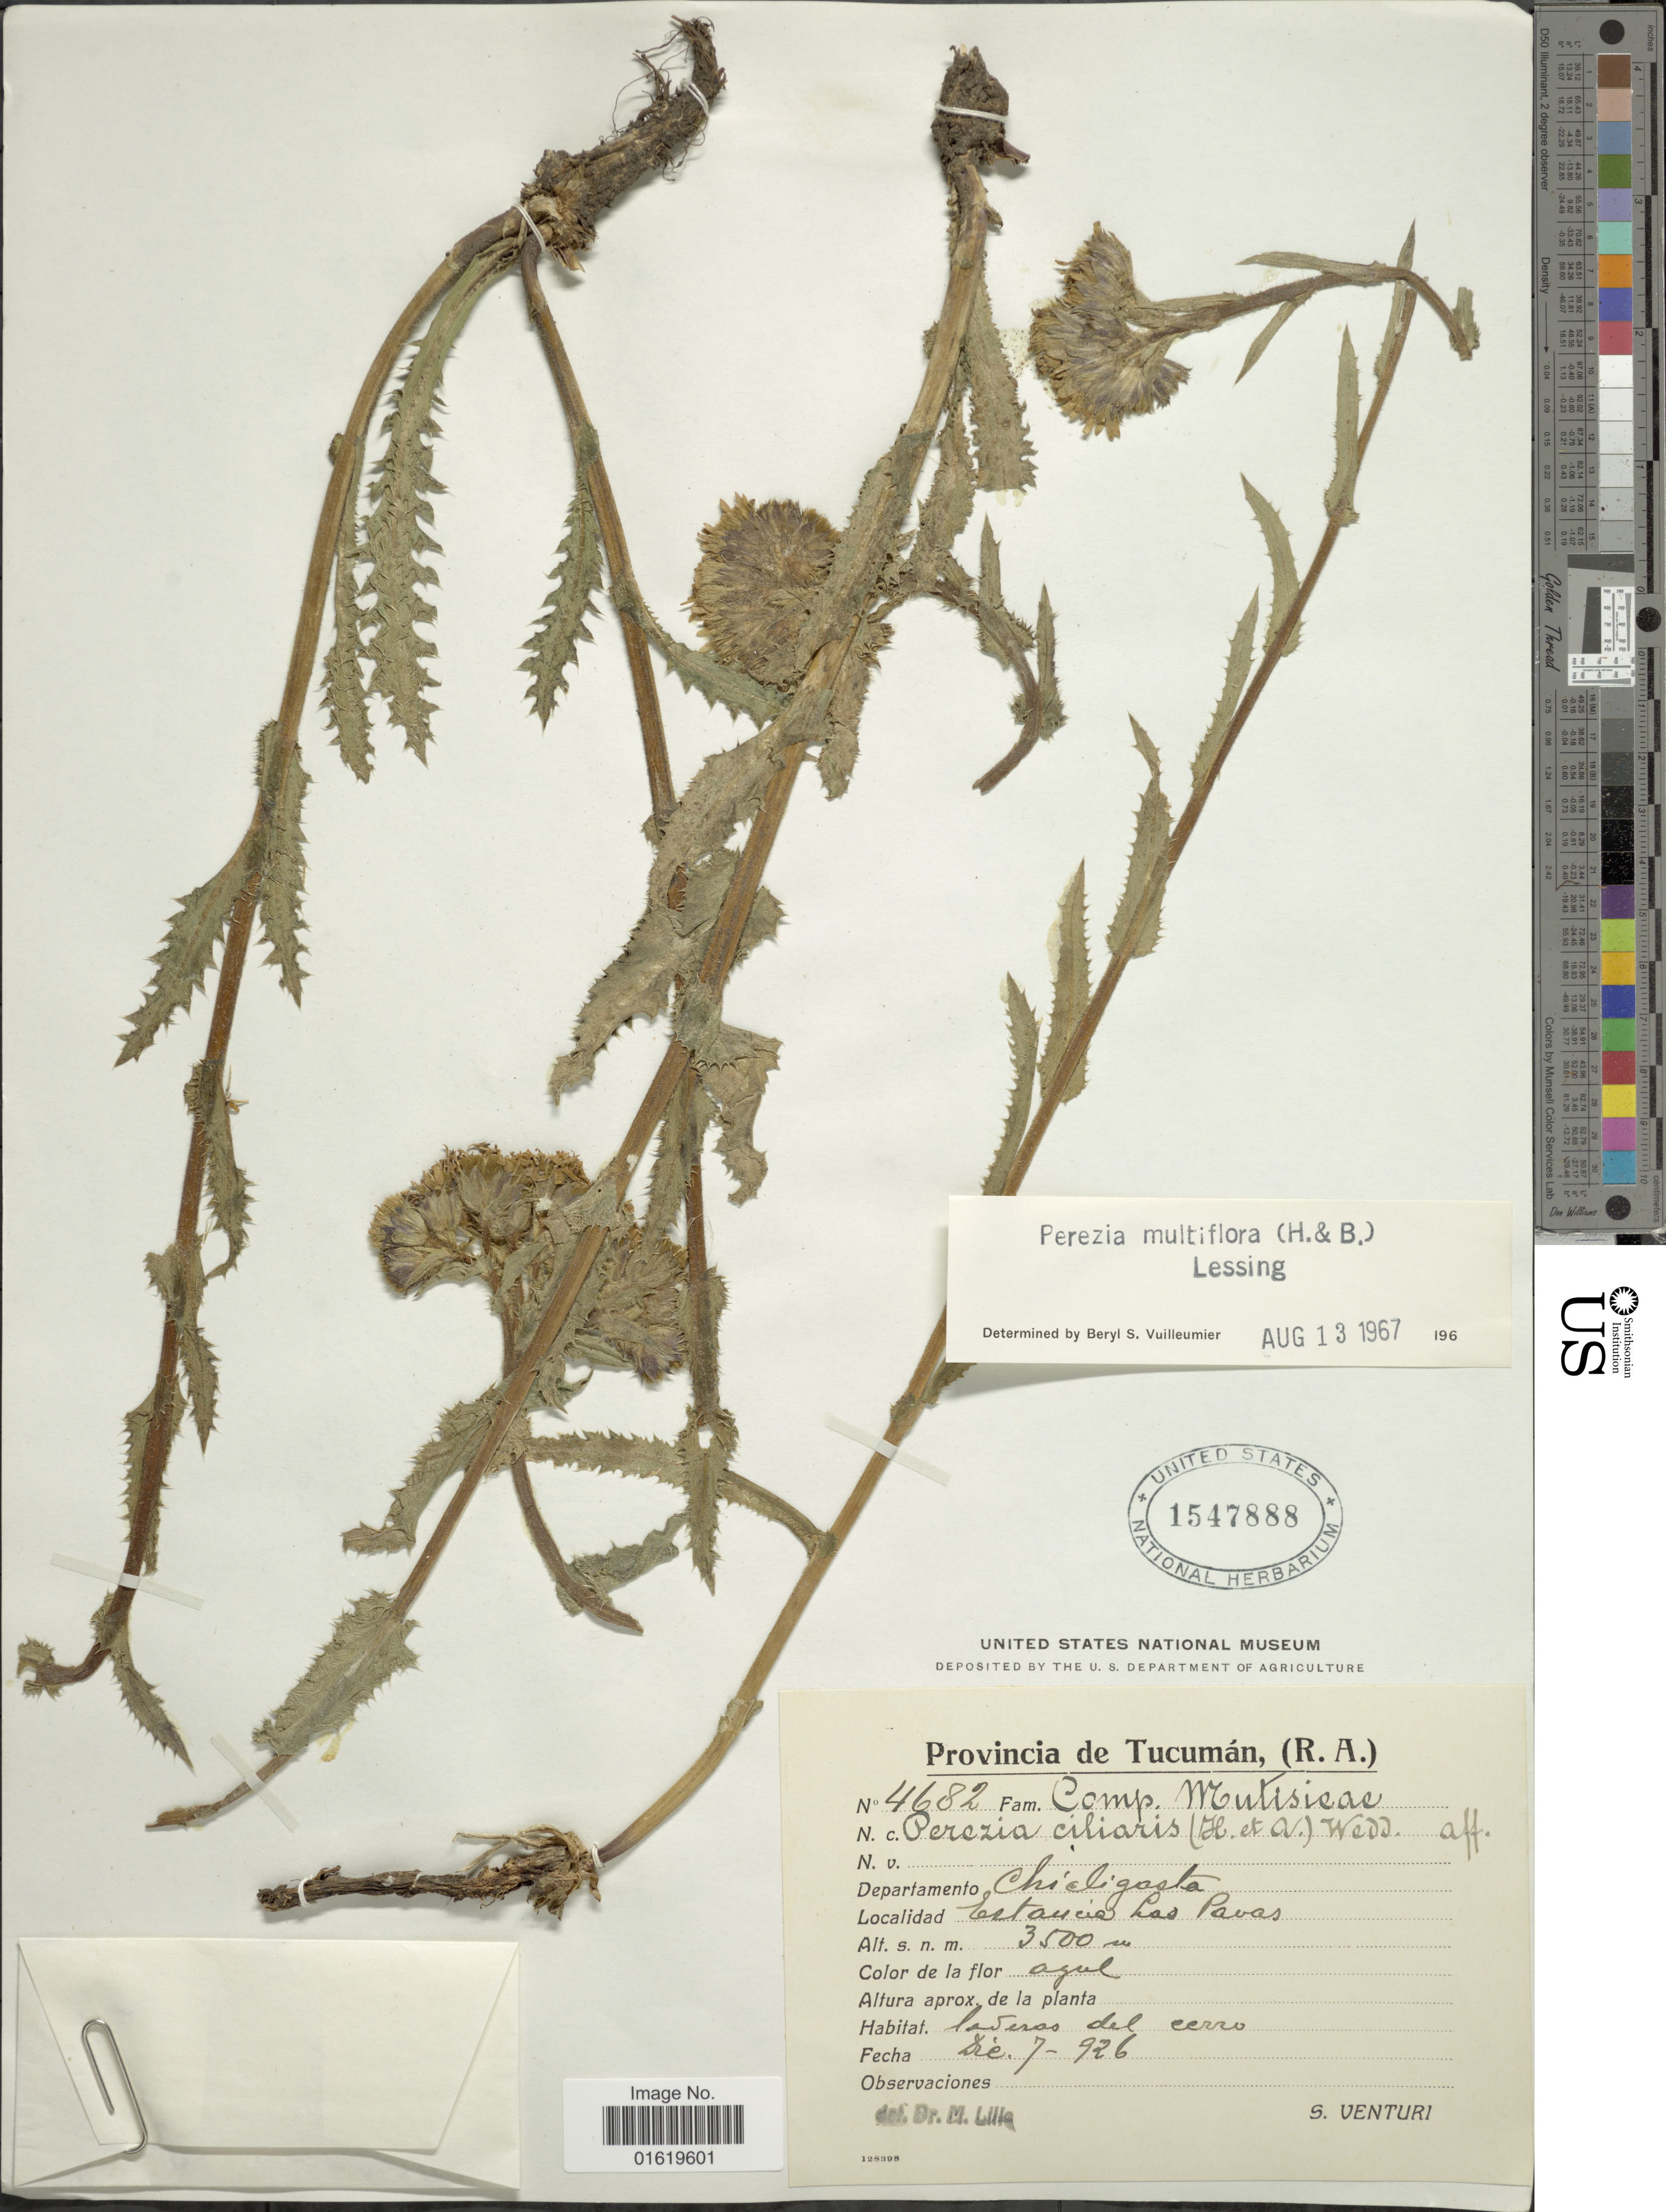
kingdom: Plantae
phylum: Tracheophyta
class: Magnoliopsida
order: Asterales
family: Asteraceae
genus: Perezia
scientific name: Perezia multiflora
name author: Less.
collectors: S. Venturi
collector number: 4682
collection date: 1926-12-07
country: Argentina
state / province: Tucuman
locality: Provincia de Tucumán, (R.A.). Departamento Chicligasta. Estancia Las Pavas.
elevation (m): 3500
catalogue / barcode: US 1547888